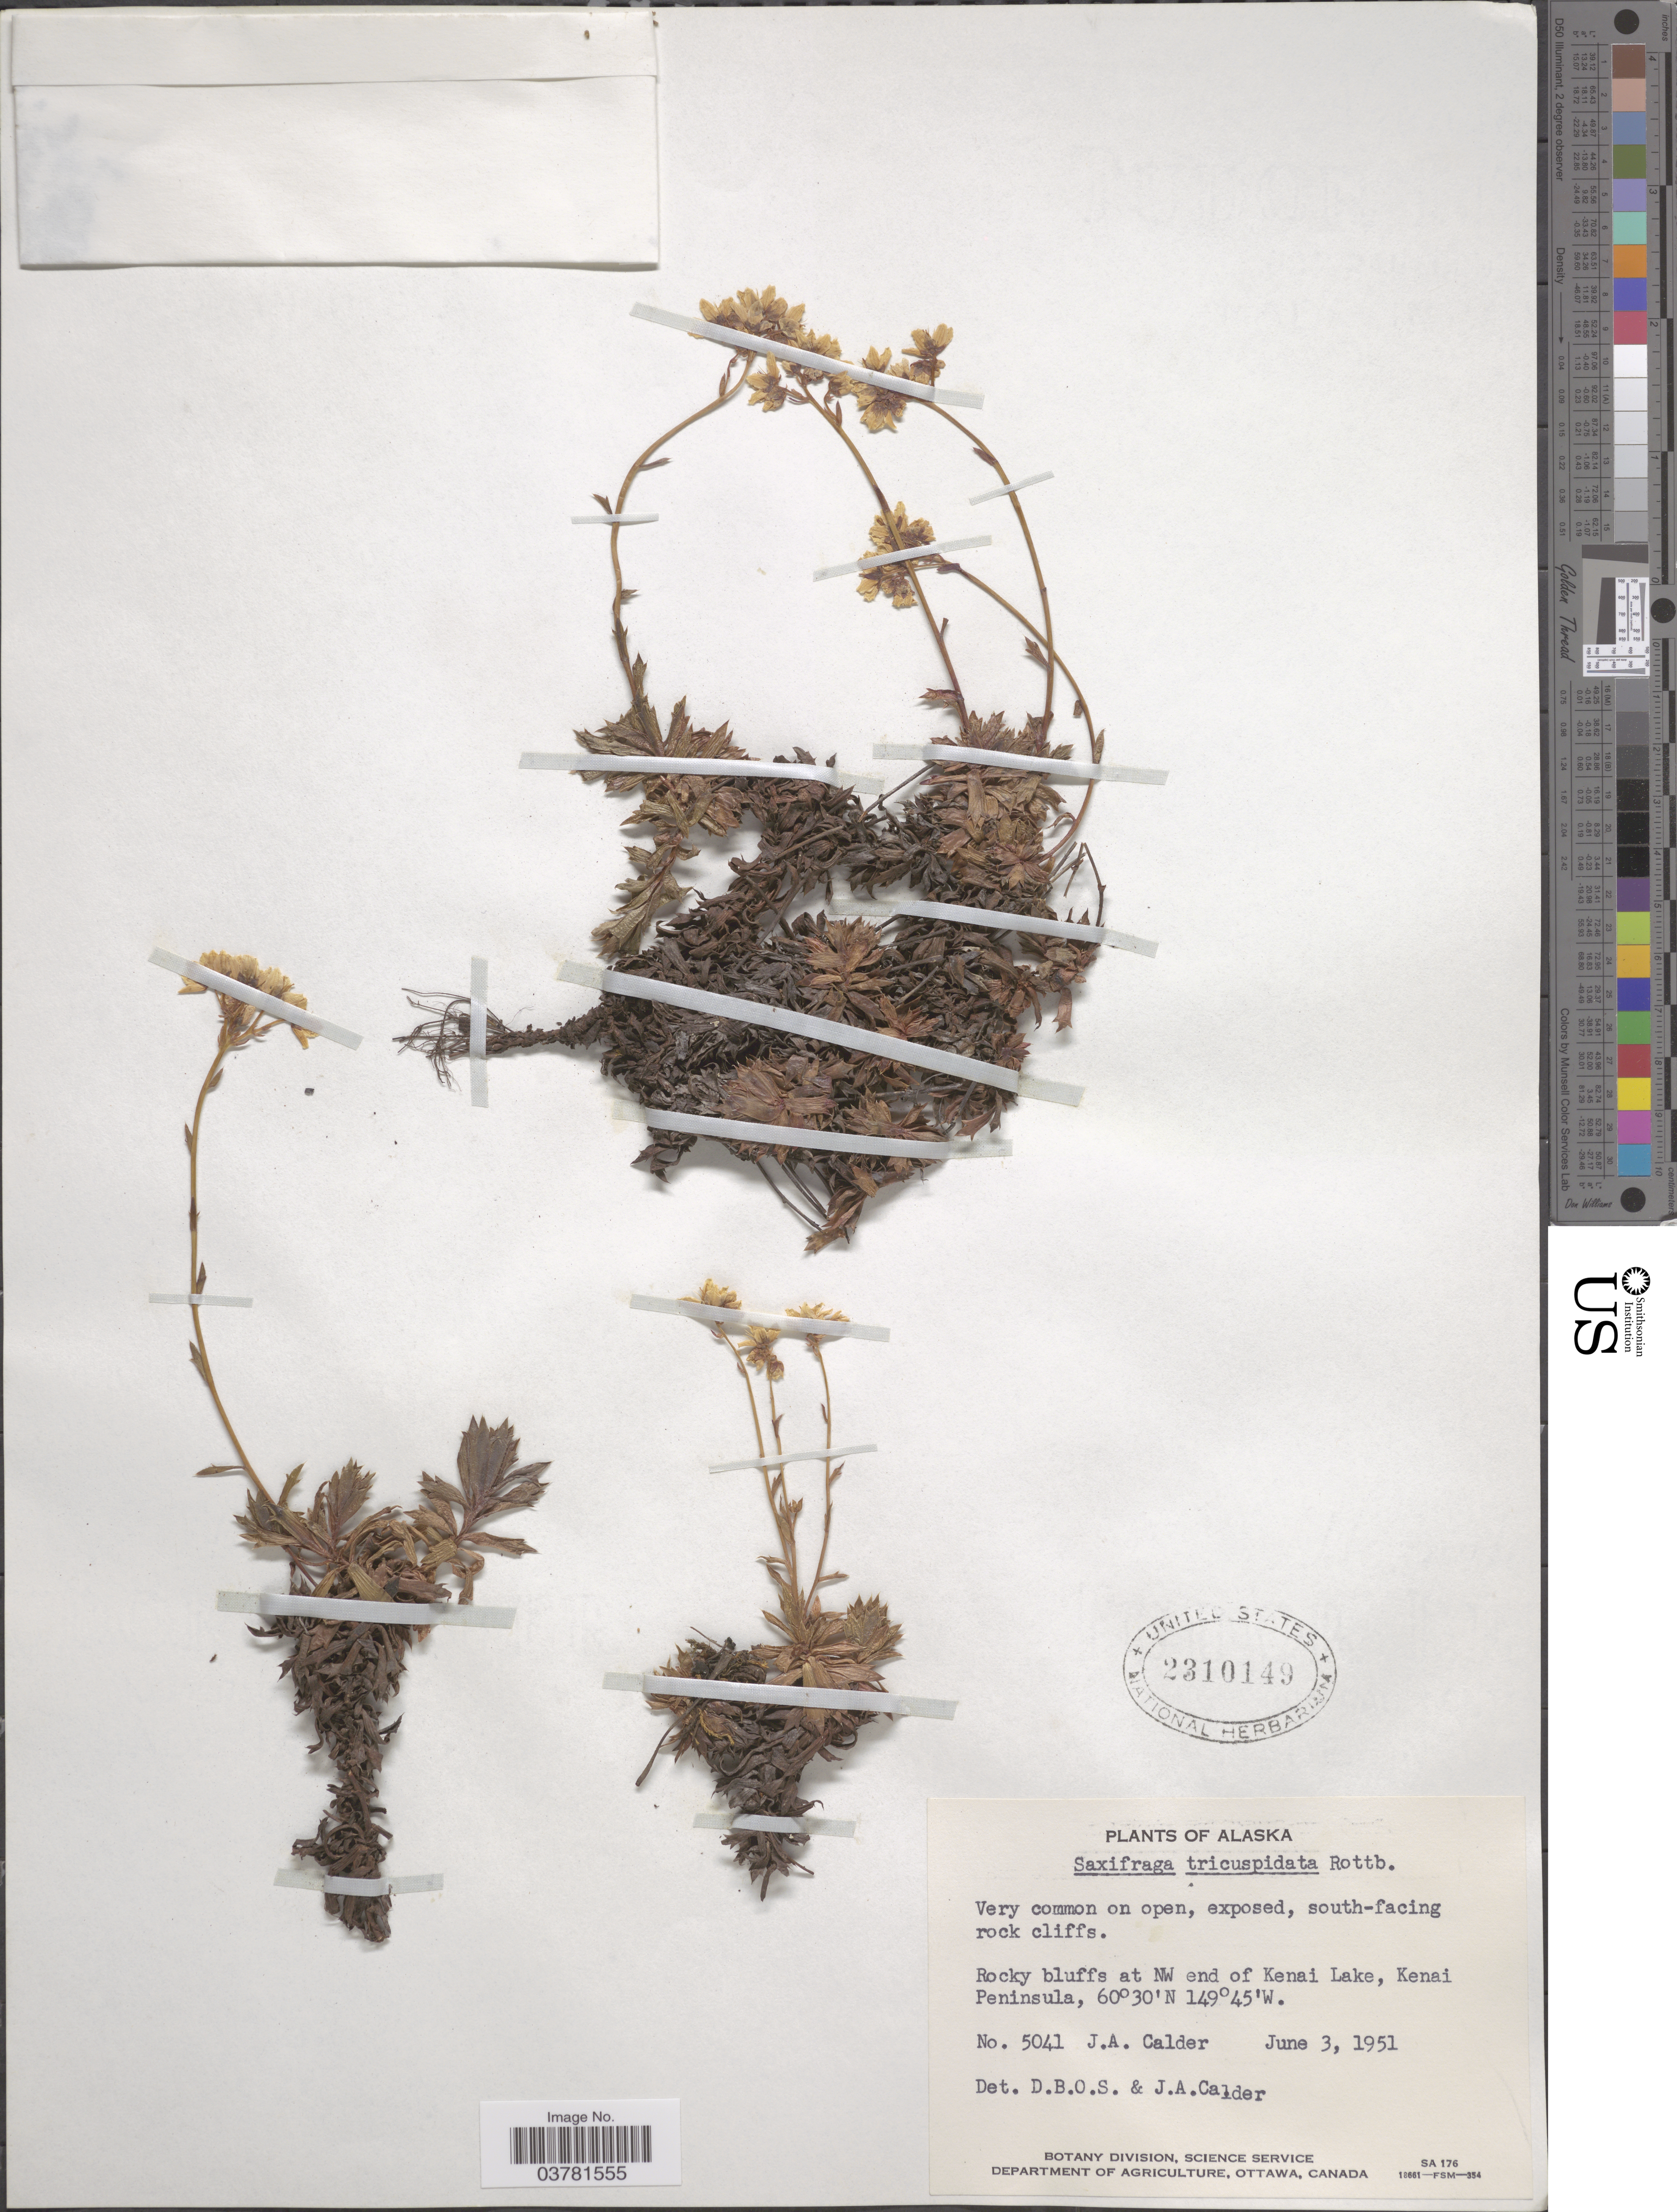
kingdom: Plantae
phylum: Tracheophyta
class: Magnoliopsida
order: Saxifragales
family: Saxifragaceae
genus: Saxifraga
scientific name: Saxifraga tricuspidata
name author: Rottb.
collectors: J. A. Calder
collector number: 5041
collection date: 1951-06-03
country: United States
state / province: Alaska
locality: Very common, on open, exposed, south-facing rock cliffs. Rocky bluffs at NW end of Kenai Lake, Kenai Peninsula.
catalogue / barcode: US 2310149